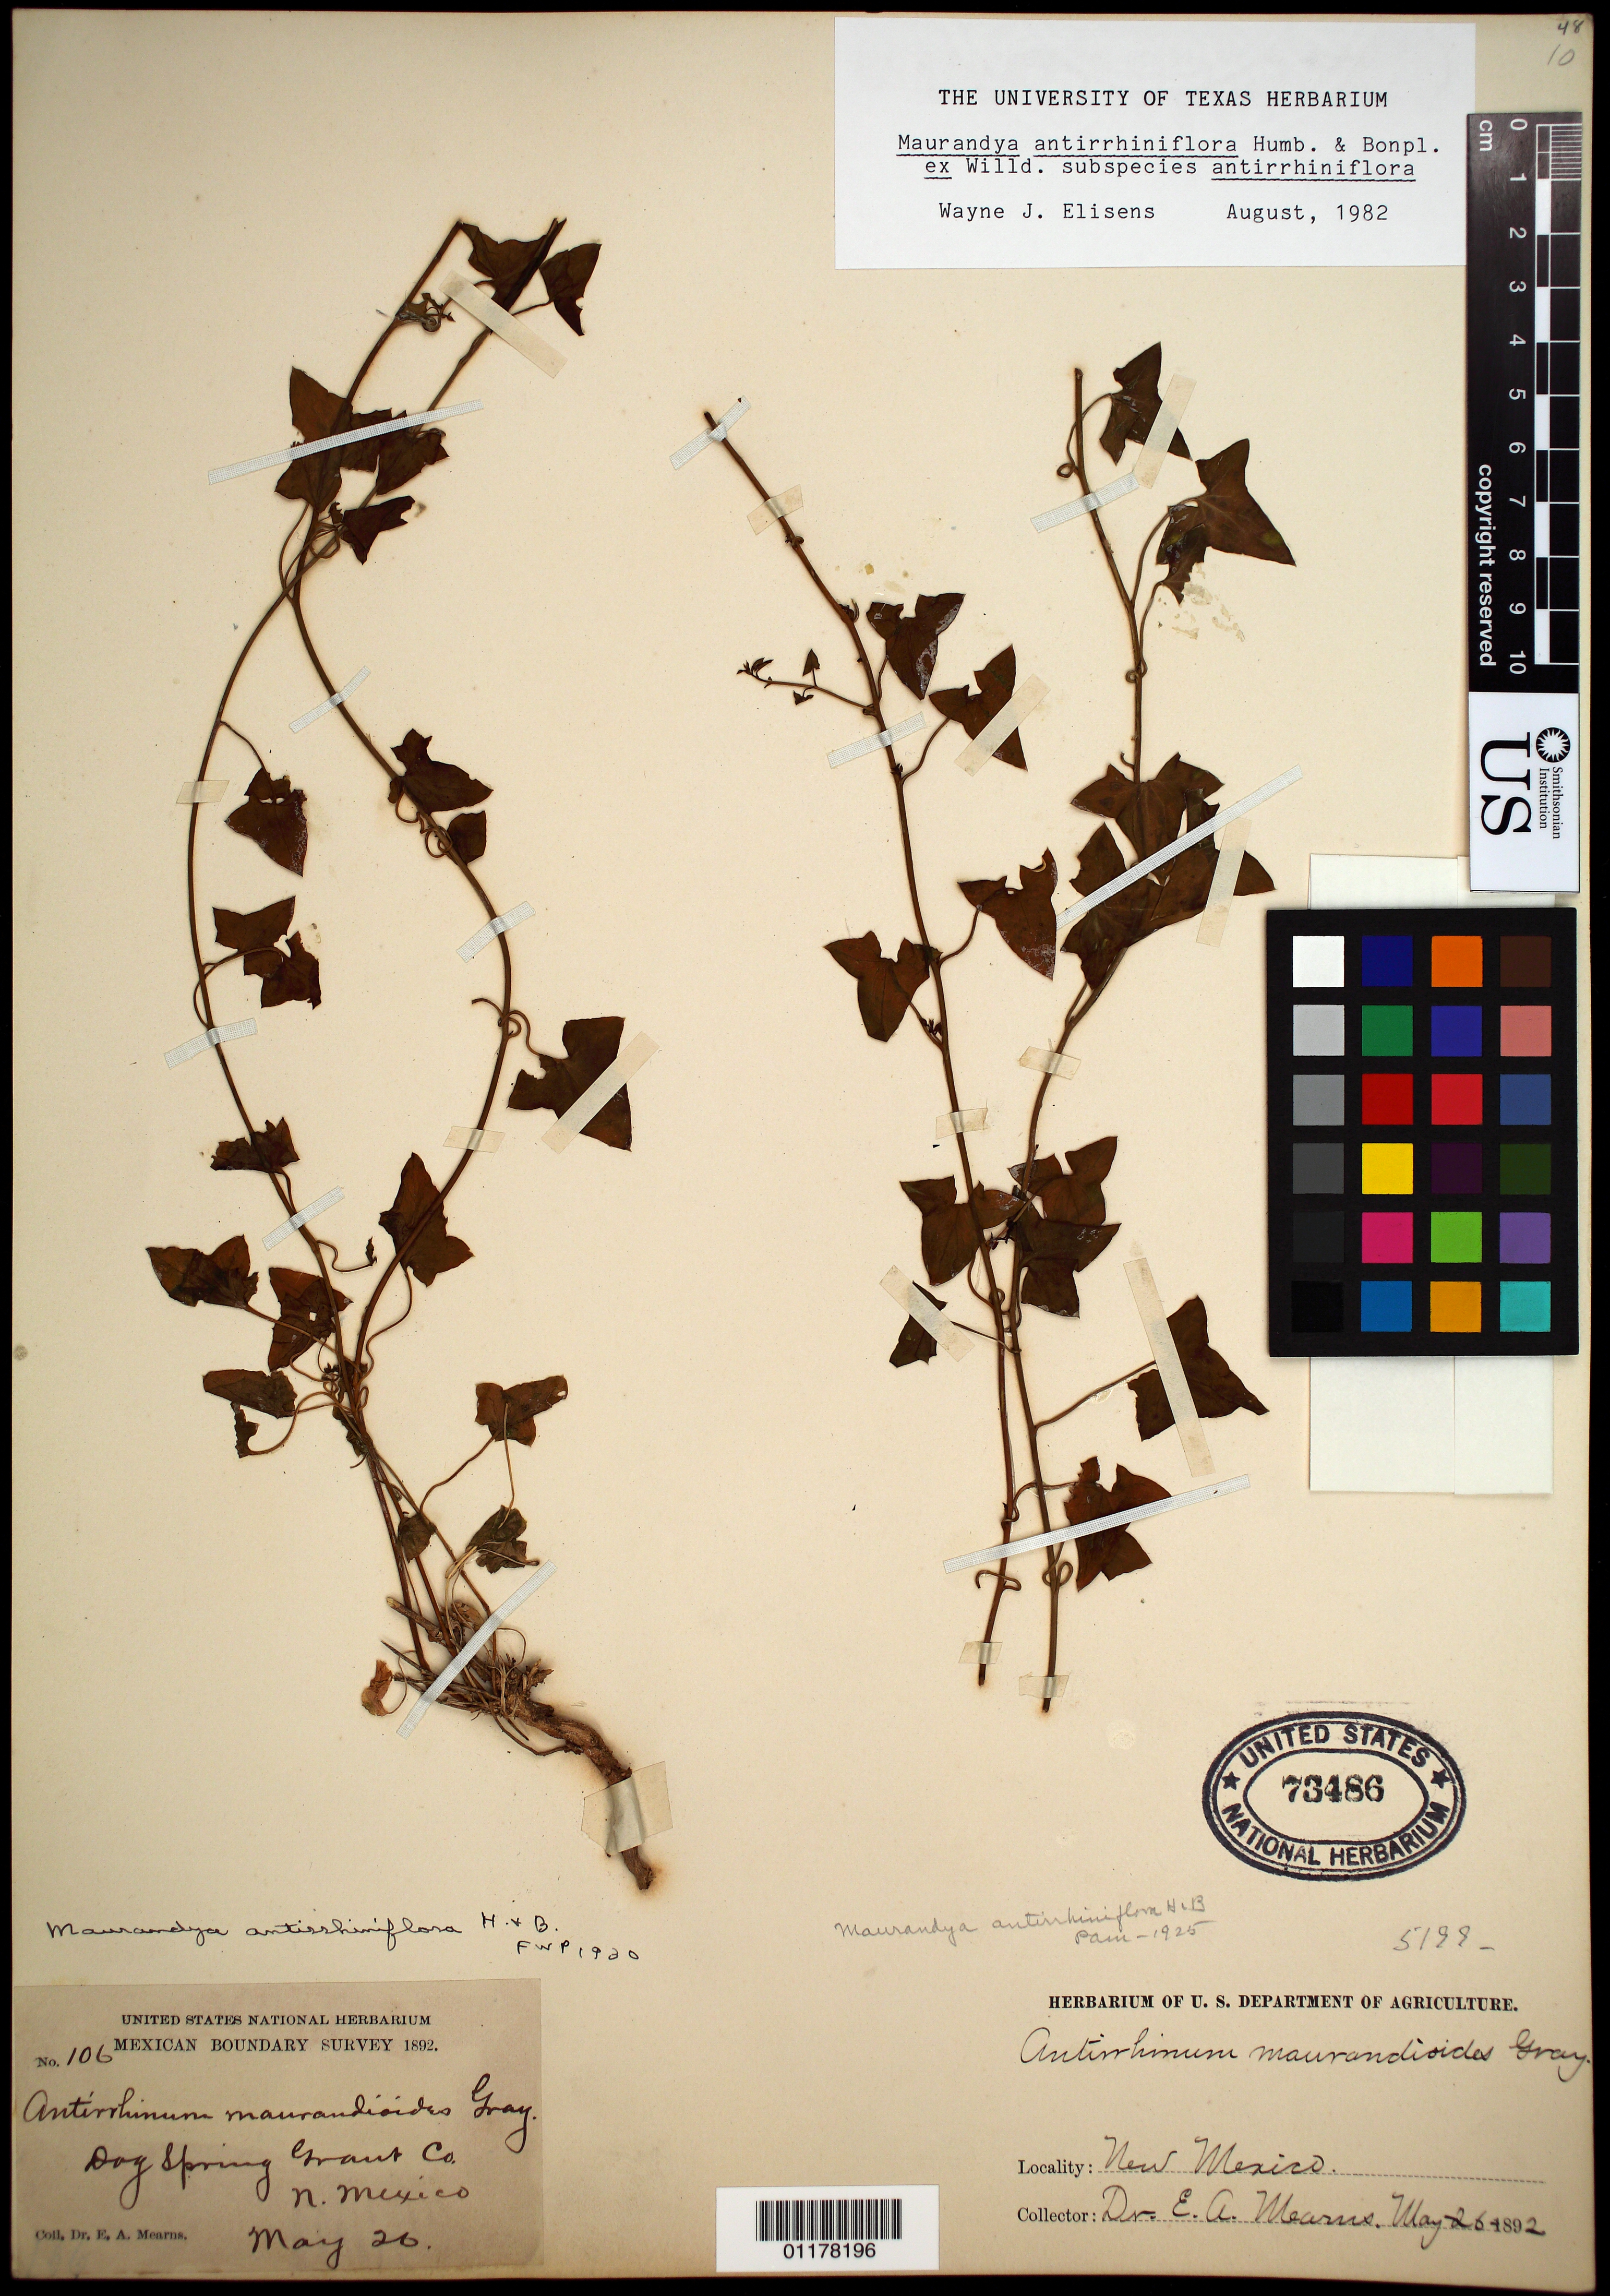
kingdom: Plantae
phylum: Tracheophyta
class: Magnoliopsida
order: Lamiales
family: Plantaginaceae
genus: Maurandya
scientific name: Maurandya antirrhiniflora subsp. antirrhiniflora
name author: Humb. & Bonpl. ex Willd.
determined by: Elisens, W. J.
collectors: E. A. Mearns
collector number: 106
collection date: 1892-05-26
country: United States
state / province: New Mexico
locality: Dog Spring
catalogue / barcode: US 73486